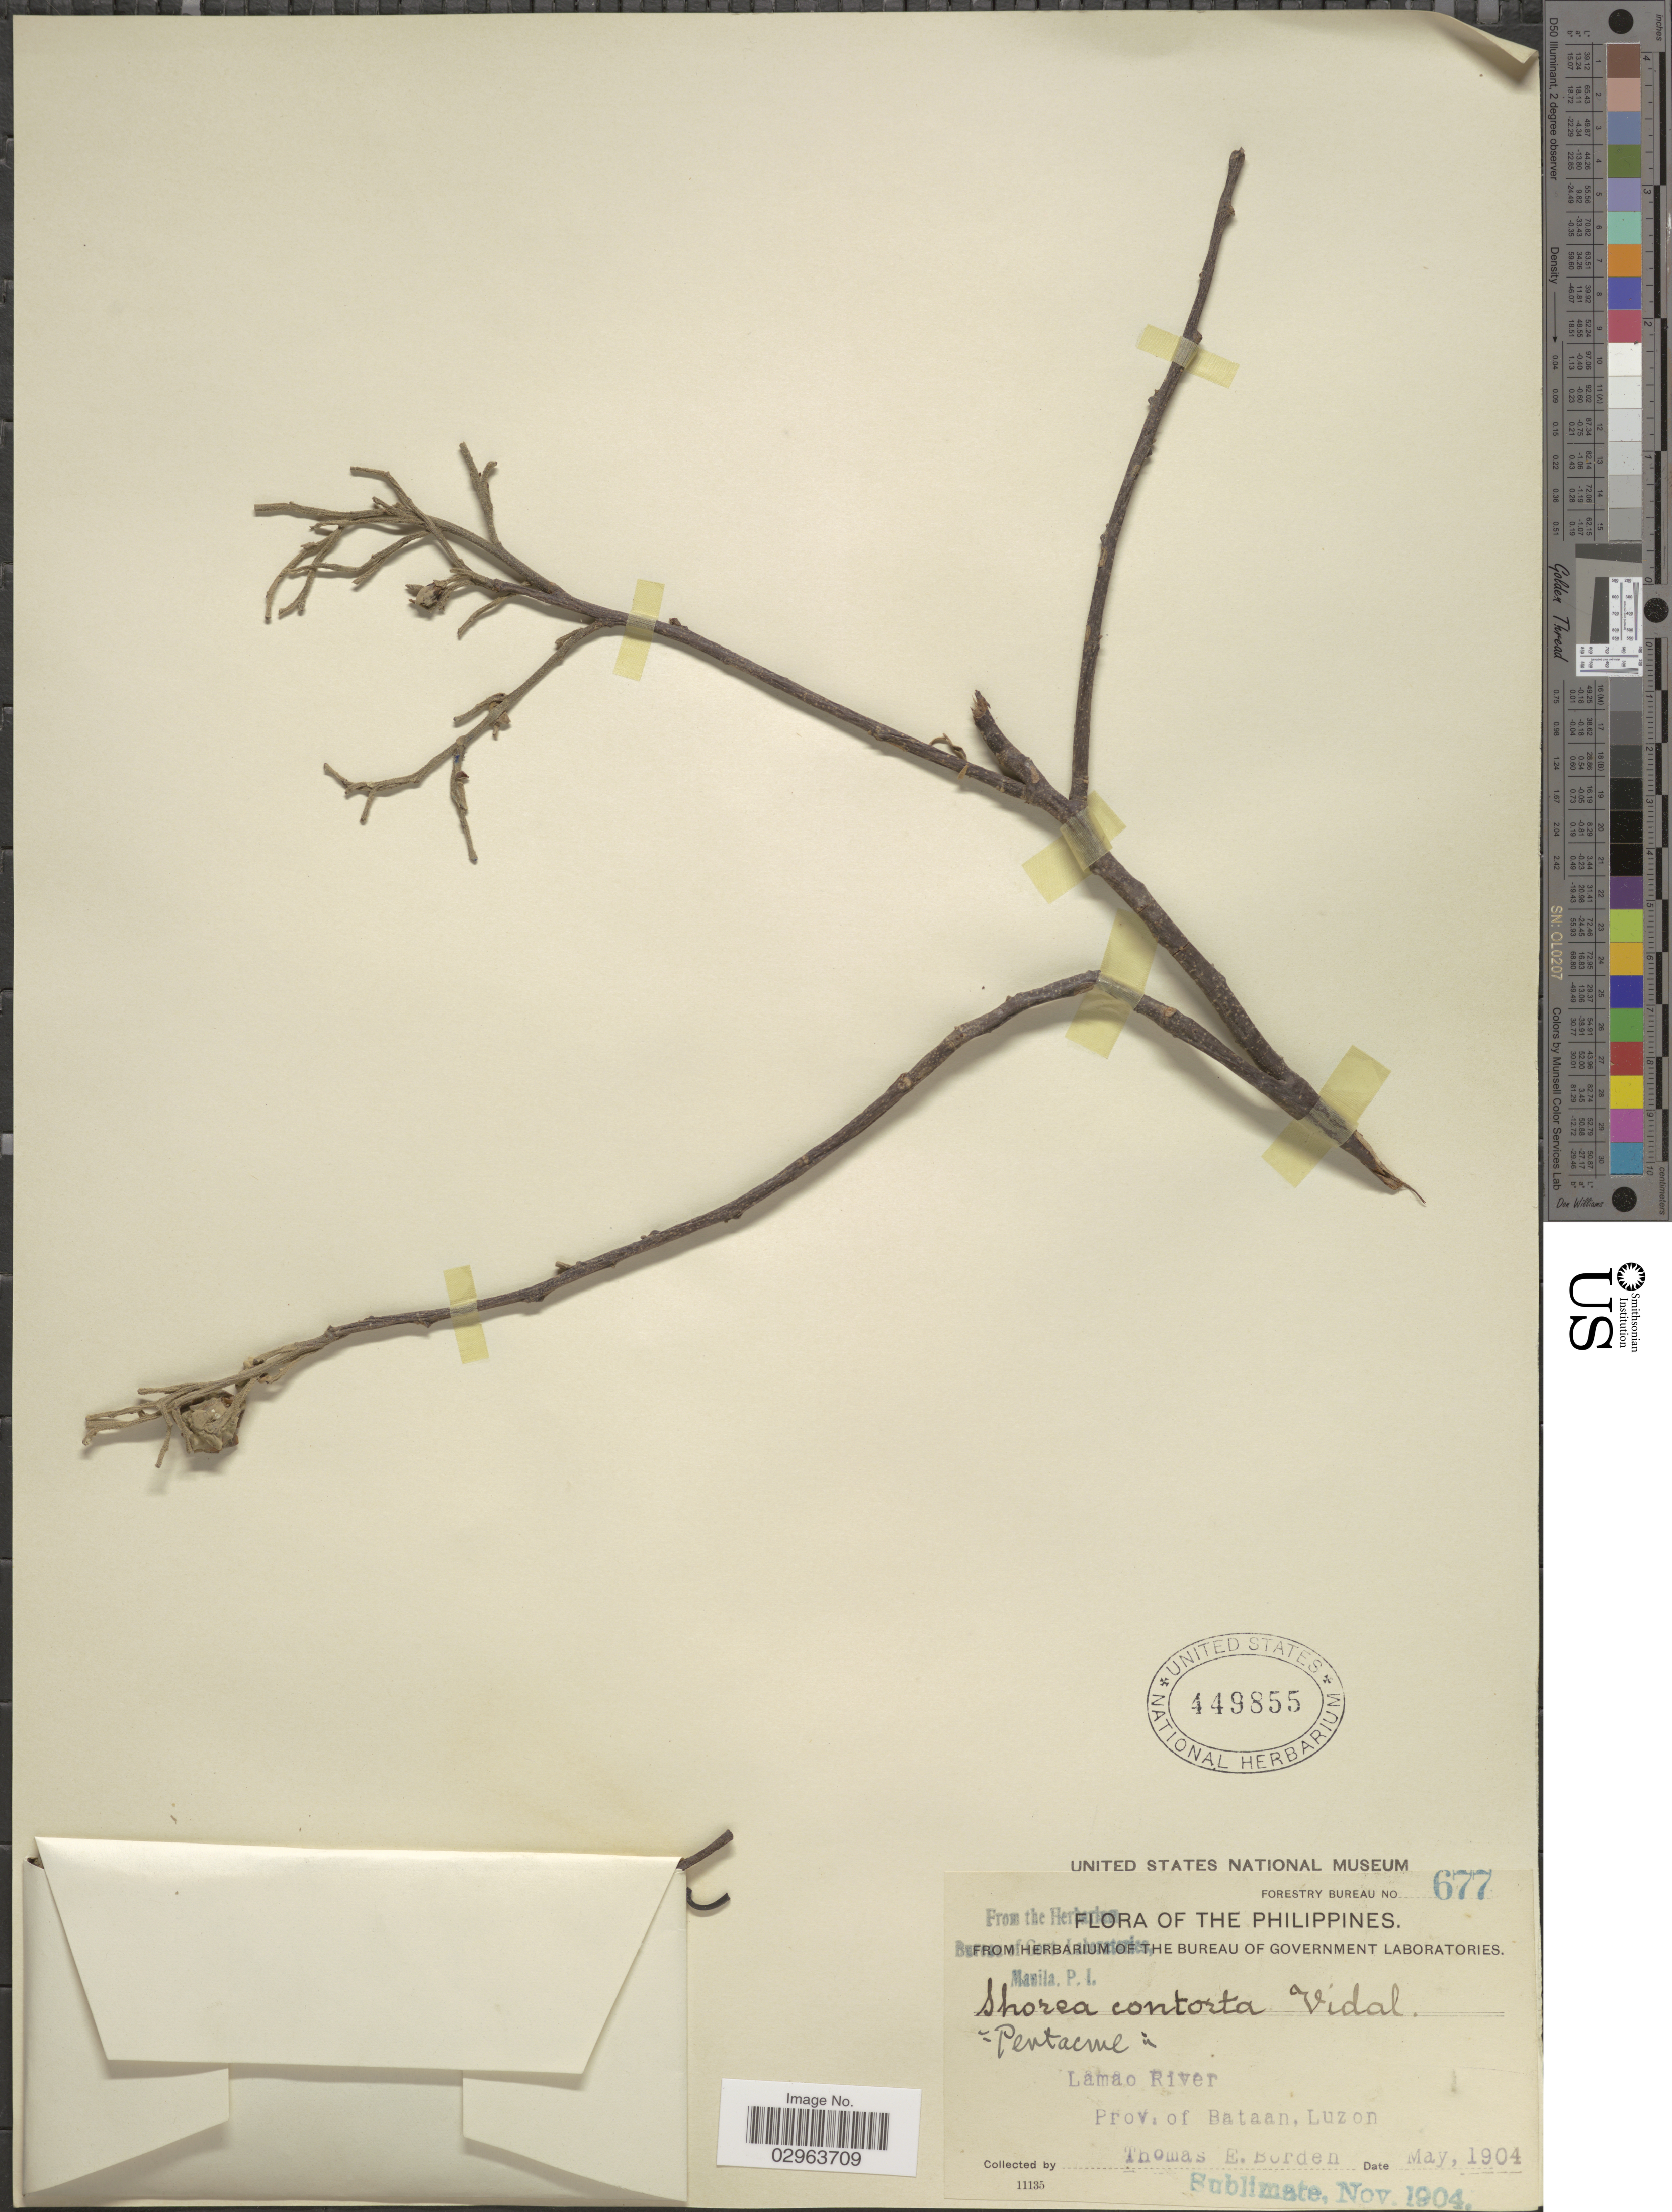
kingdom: Plantae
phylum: Tracheophyta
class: Magnoliopsida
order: Malvales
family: Dipterocarpaceae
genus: Pentacme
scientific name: Pentacme contorta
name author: (S. Vidal) Merr. & Rolfe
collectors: T. E. Borden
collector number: Forestry Bureau 677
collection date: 1904-05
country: Philippines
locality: Lamao River Prov. of Bataan, Luzon.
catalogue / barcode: US 449855